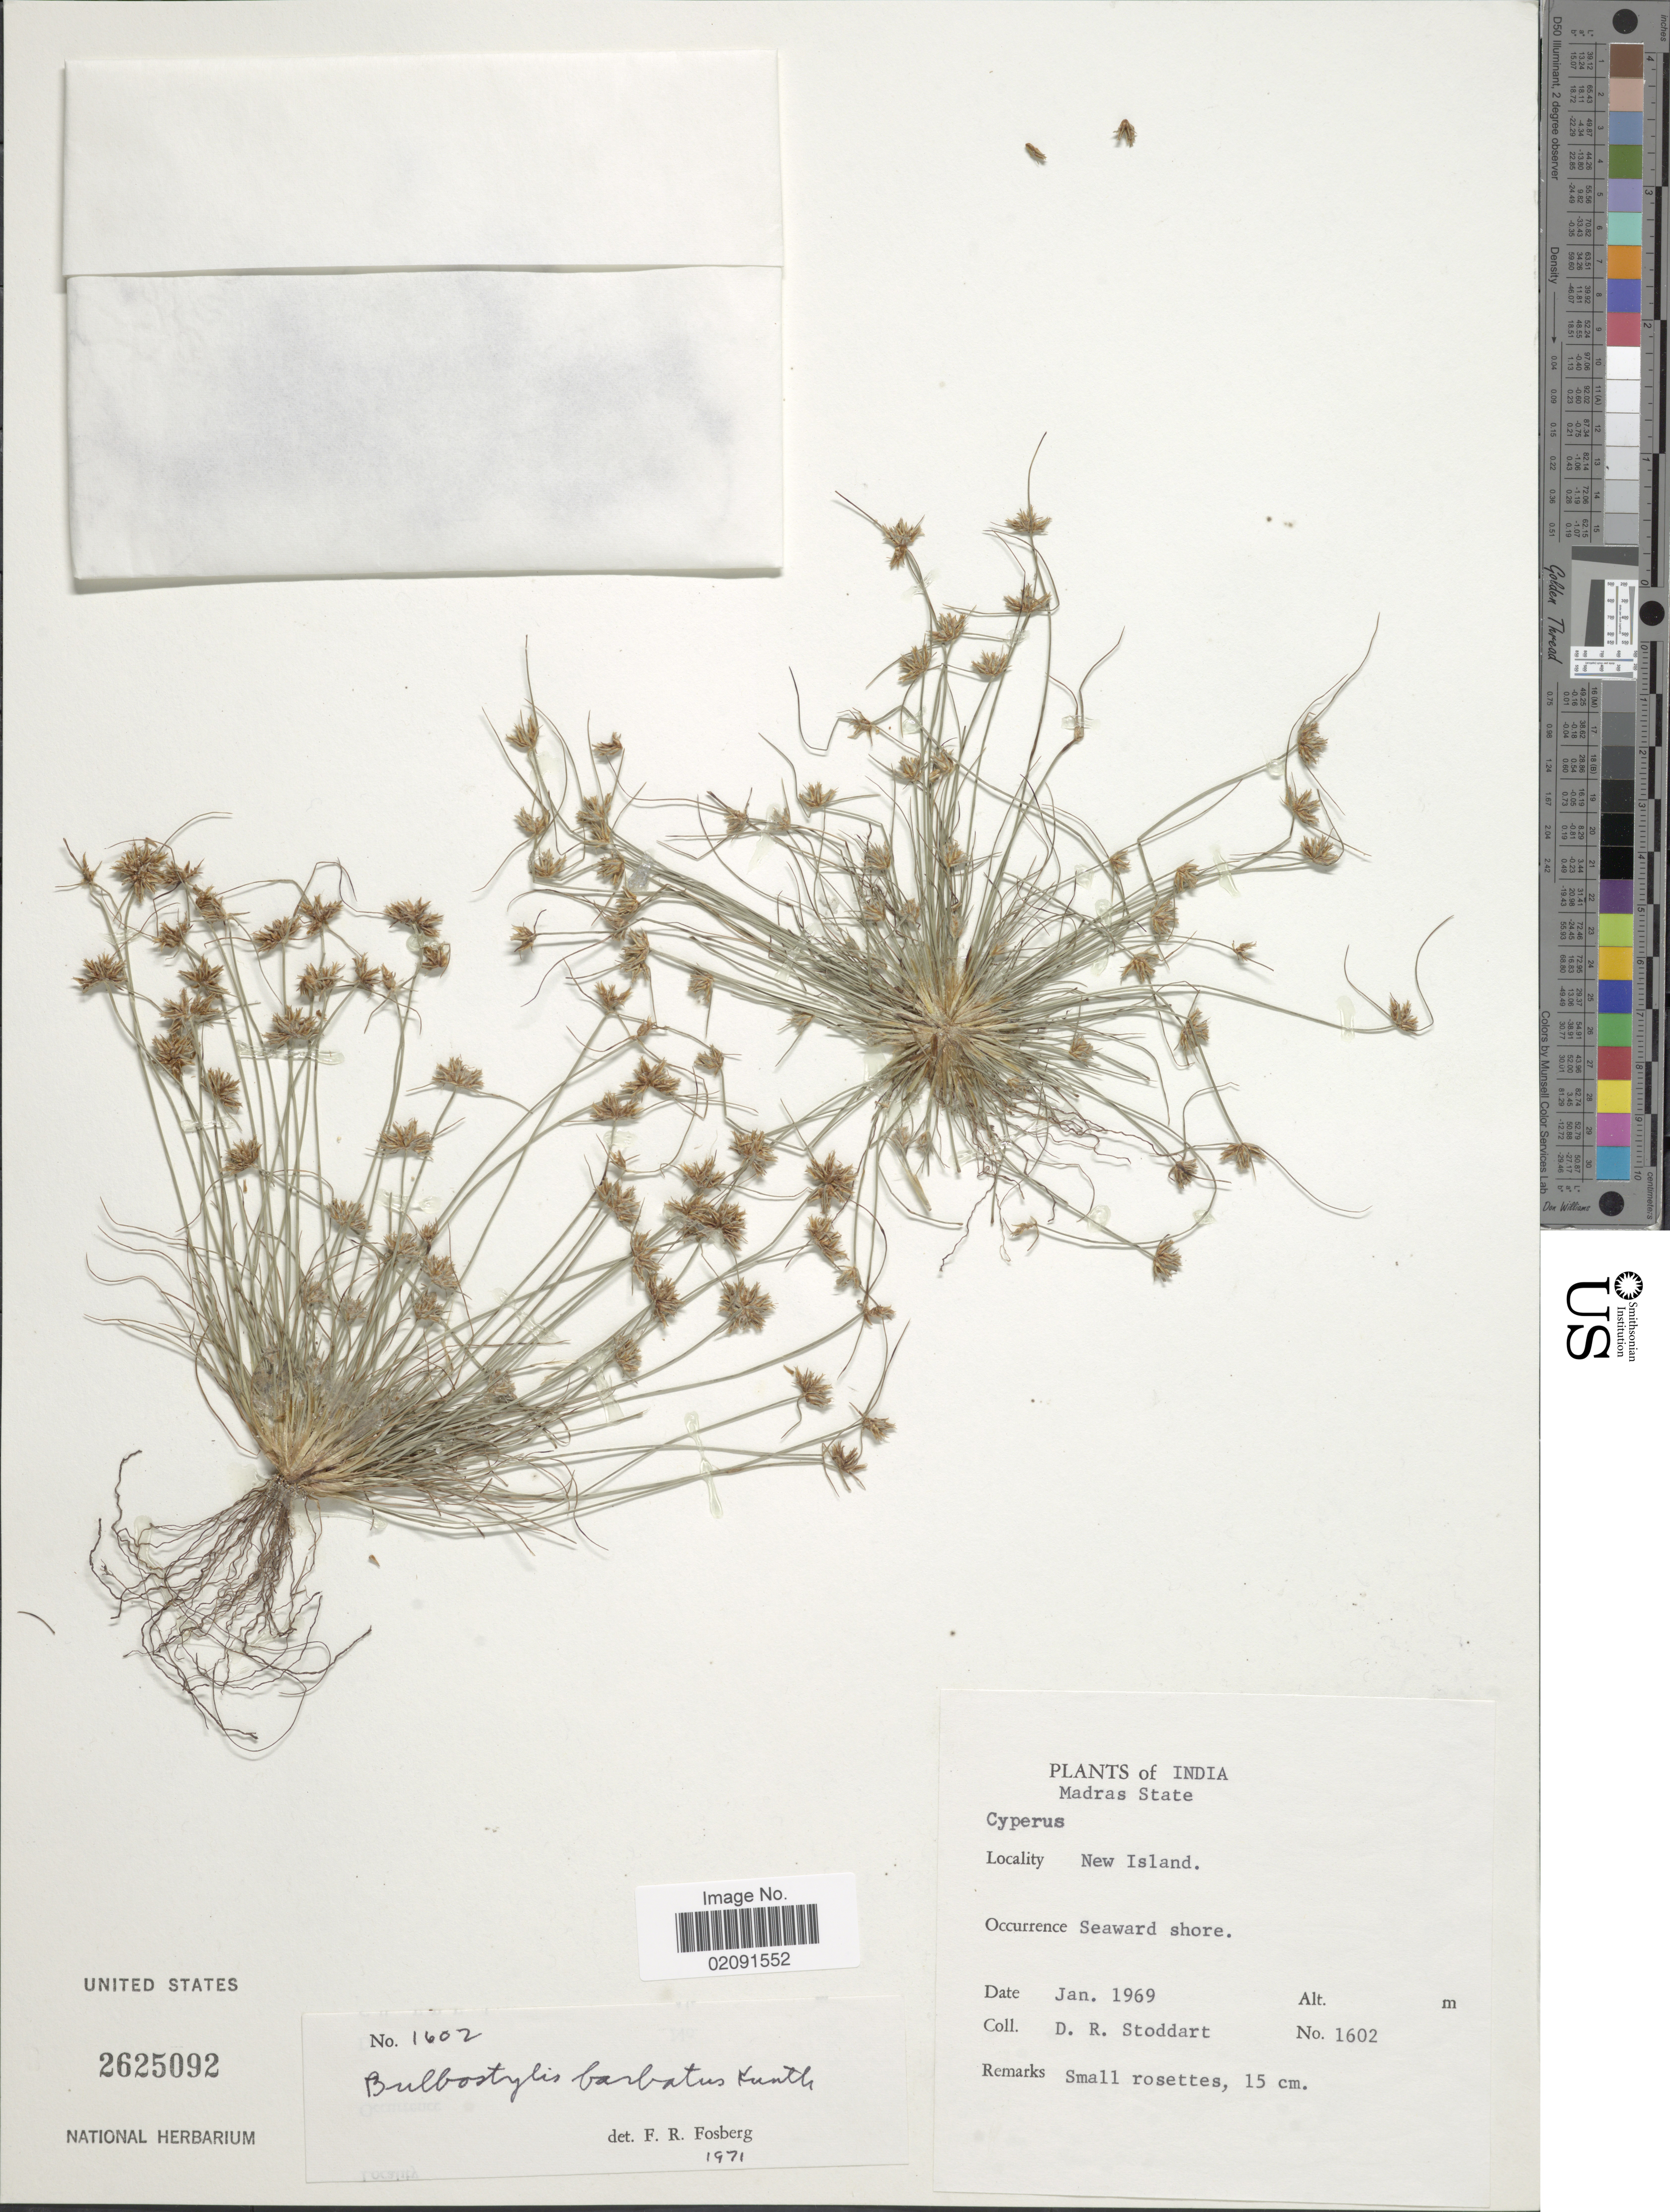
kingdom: Plantae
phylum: Tracheophyta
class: Liliopsida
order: Poales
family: Cyperaceae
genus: Bulbostylis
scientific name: Bulbostylis barbata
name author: (Rottb.) C.B. Clarke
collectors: D. R. Stoddart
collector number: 1602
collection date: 1969-01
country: India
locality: Madras State, New Island, seaward shore.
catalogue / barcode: US 2625092